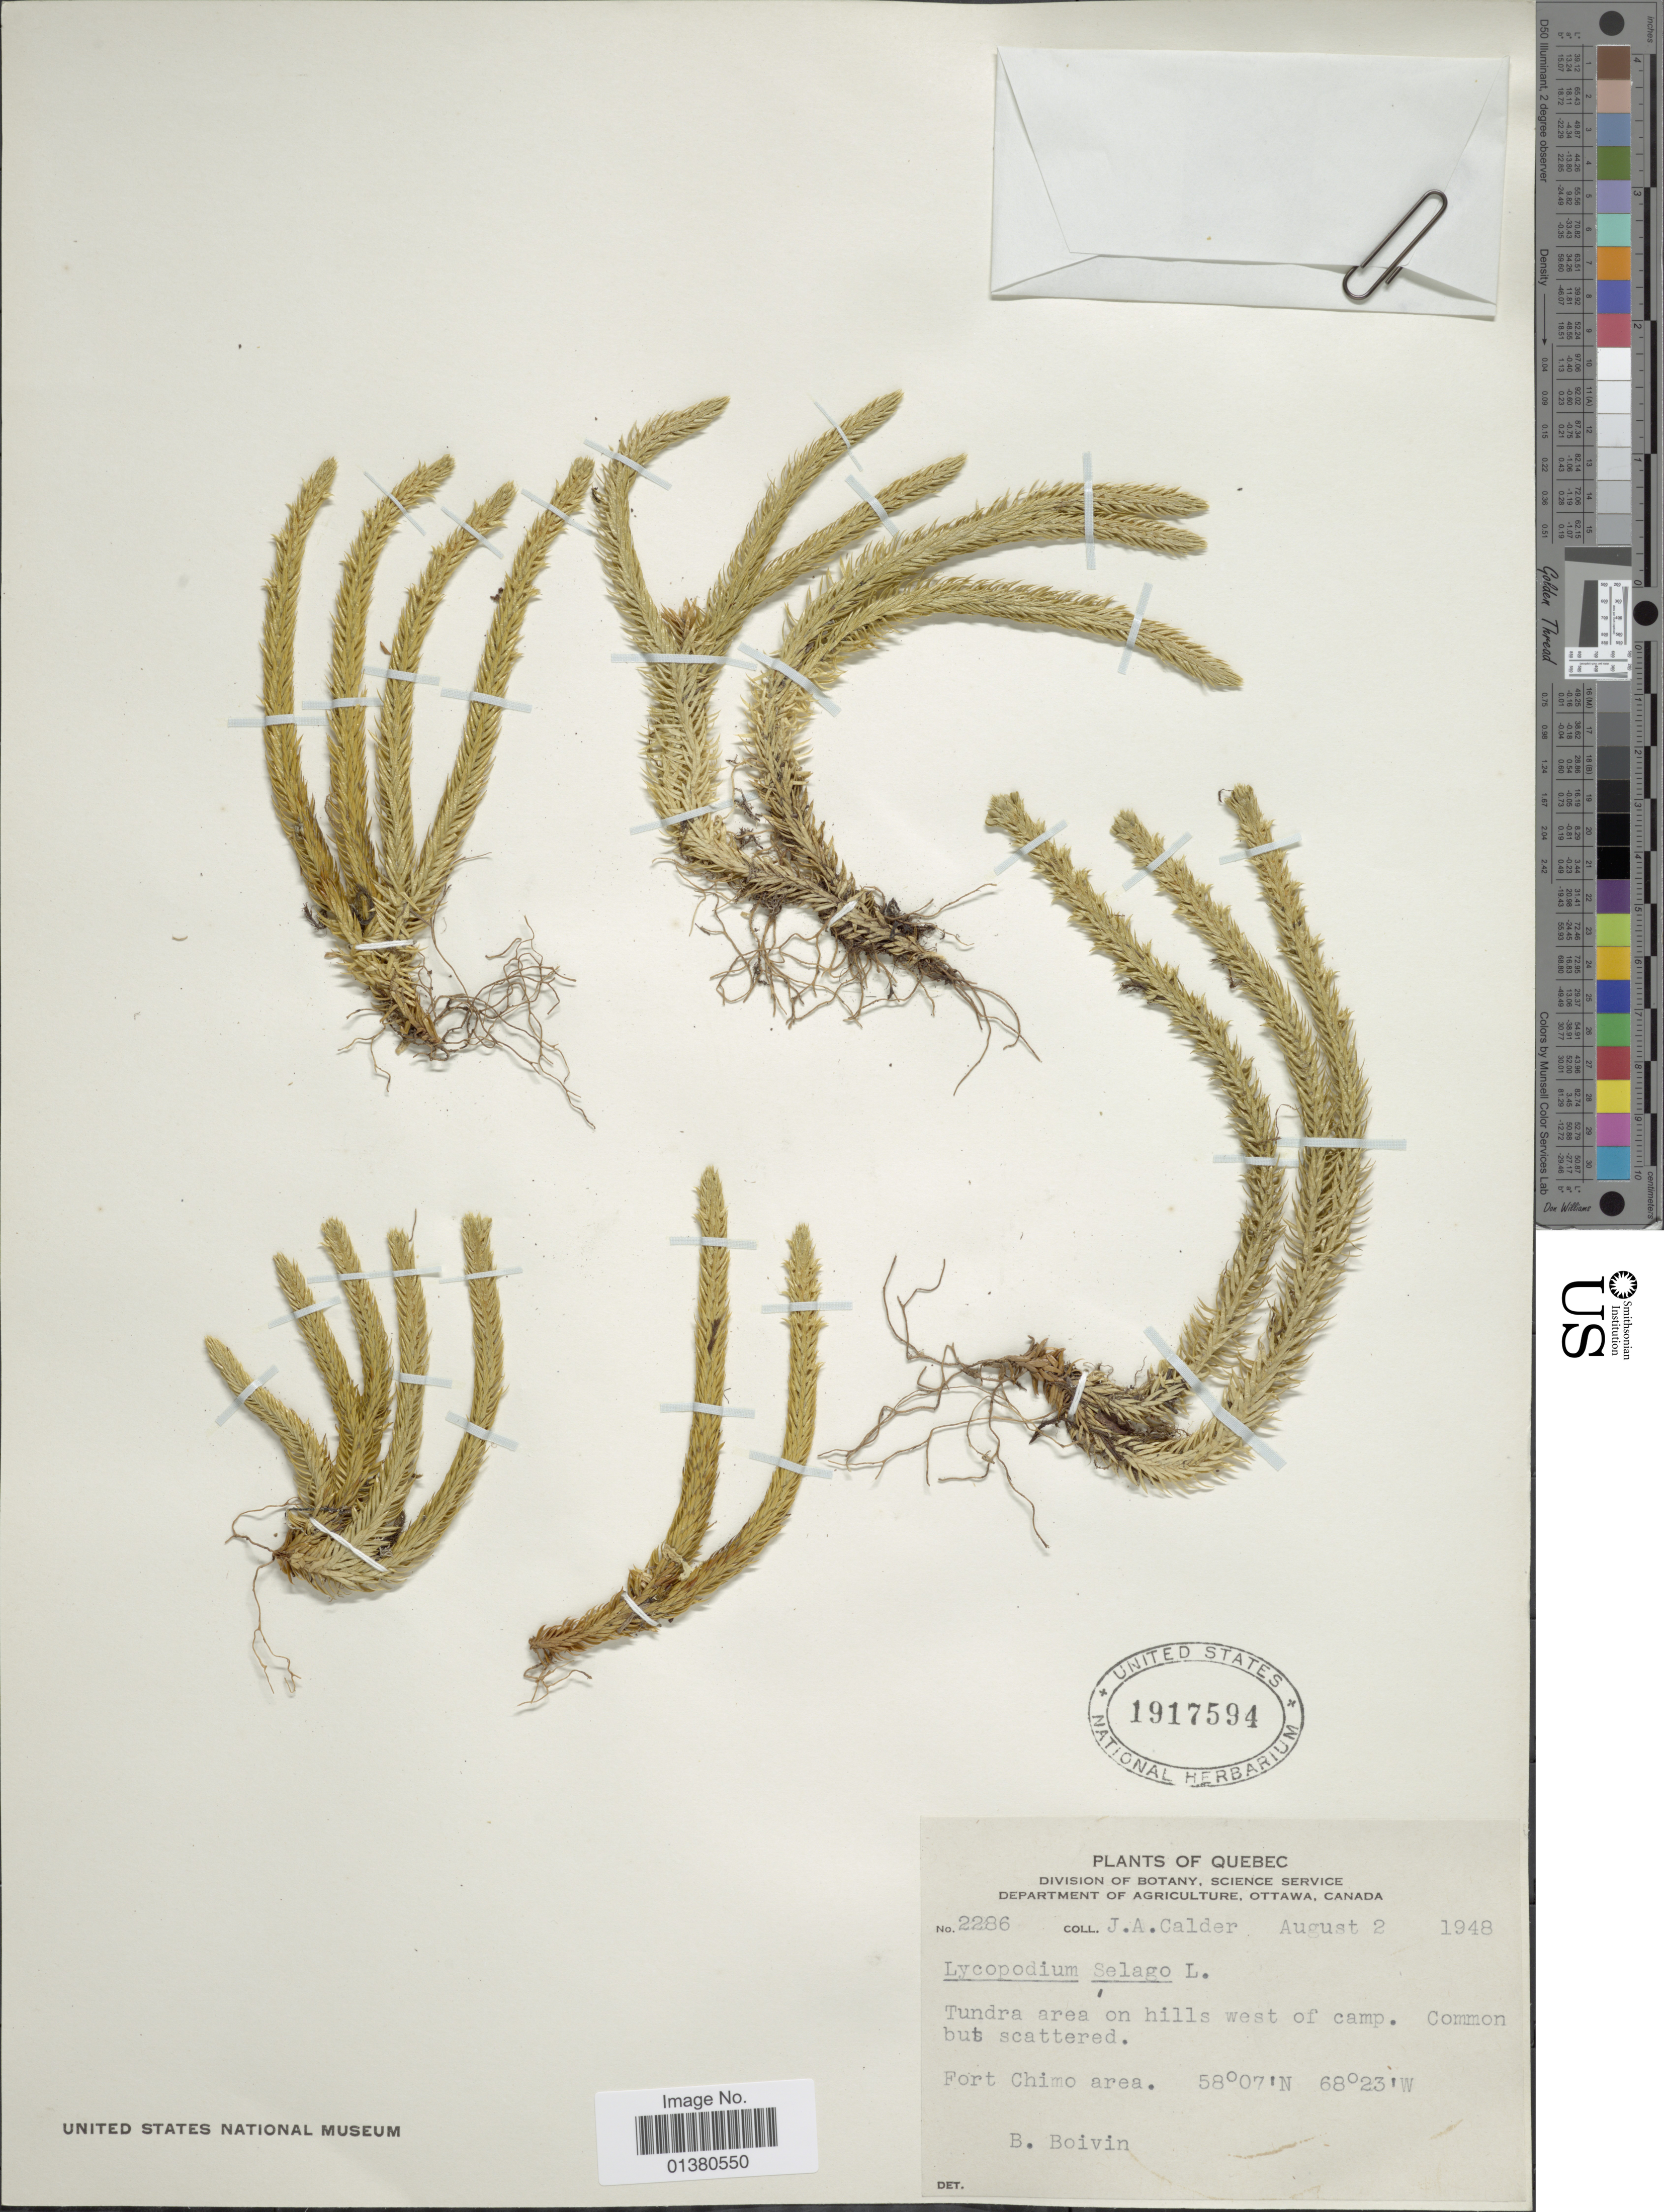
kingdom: Plantae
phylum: Tracheophyta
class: Lycopodiopsida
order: Lycopodiales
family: Lycopodiaceae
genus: Huperzia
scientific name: Huperzia selago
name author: (L.) Bernh. ex Schrank & Mart.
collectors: J. A. Calder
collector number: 2286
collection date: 1948-08-02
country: Canada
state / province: Quebec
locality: Tundra area on hills west of camp. Fprt Chimo area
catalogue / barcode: US 1917594